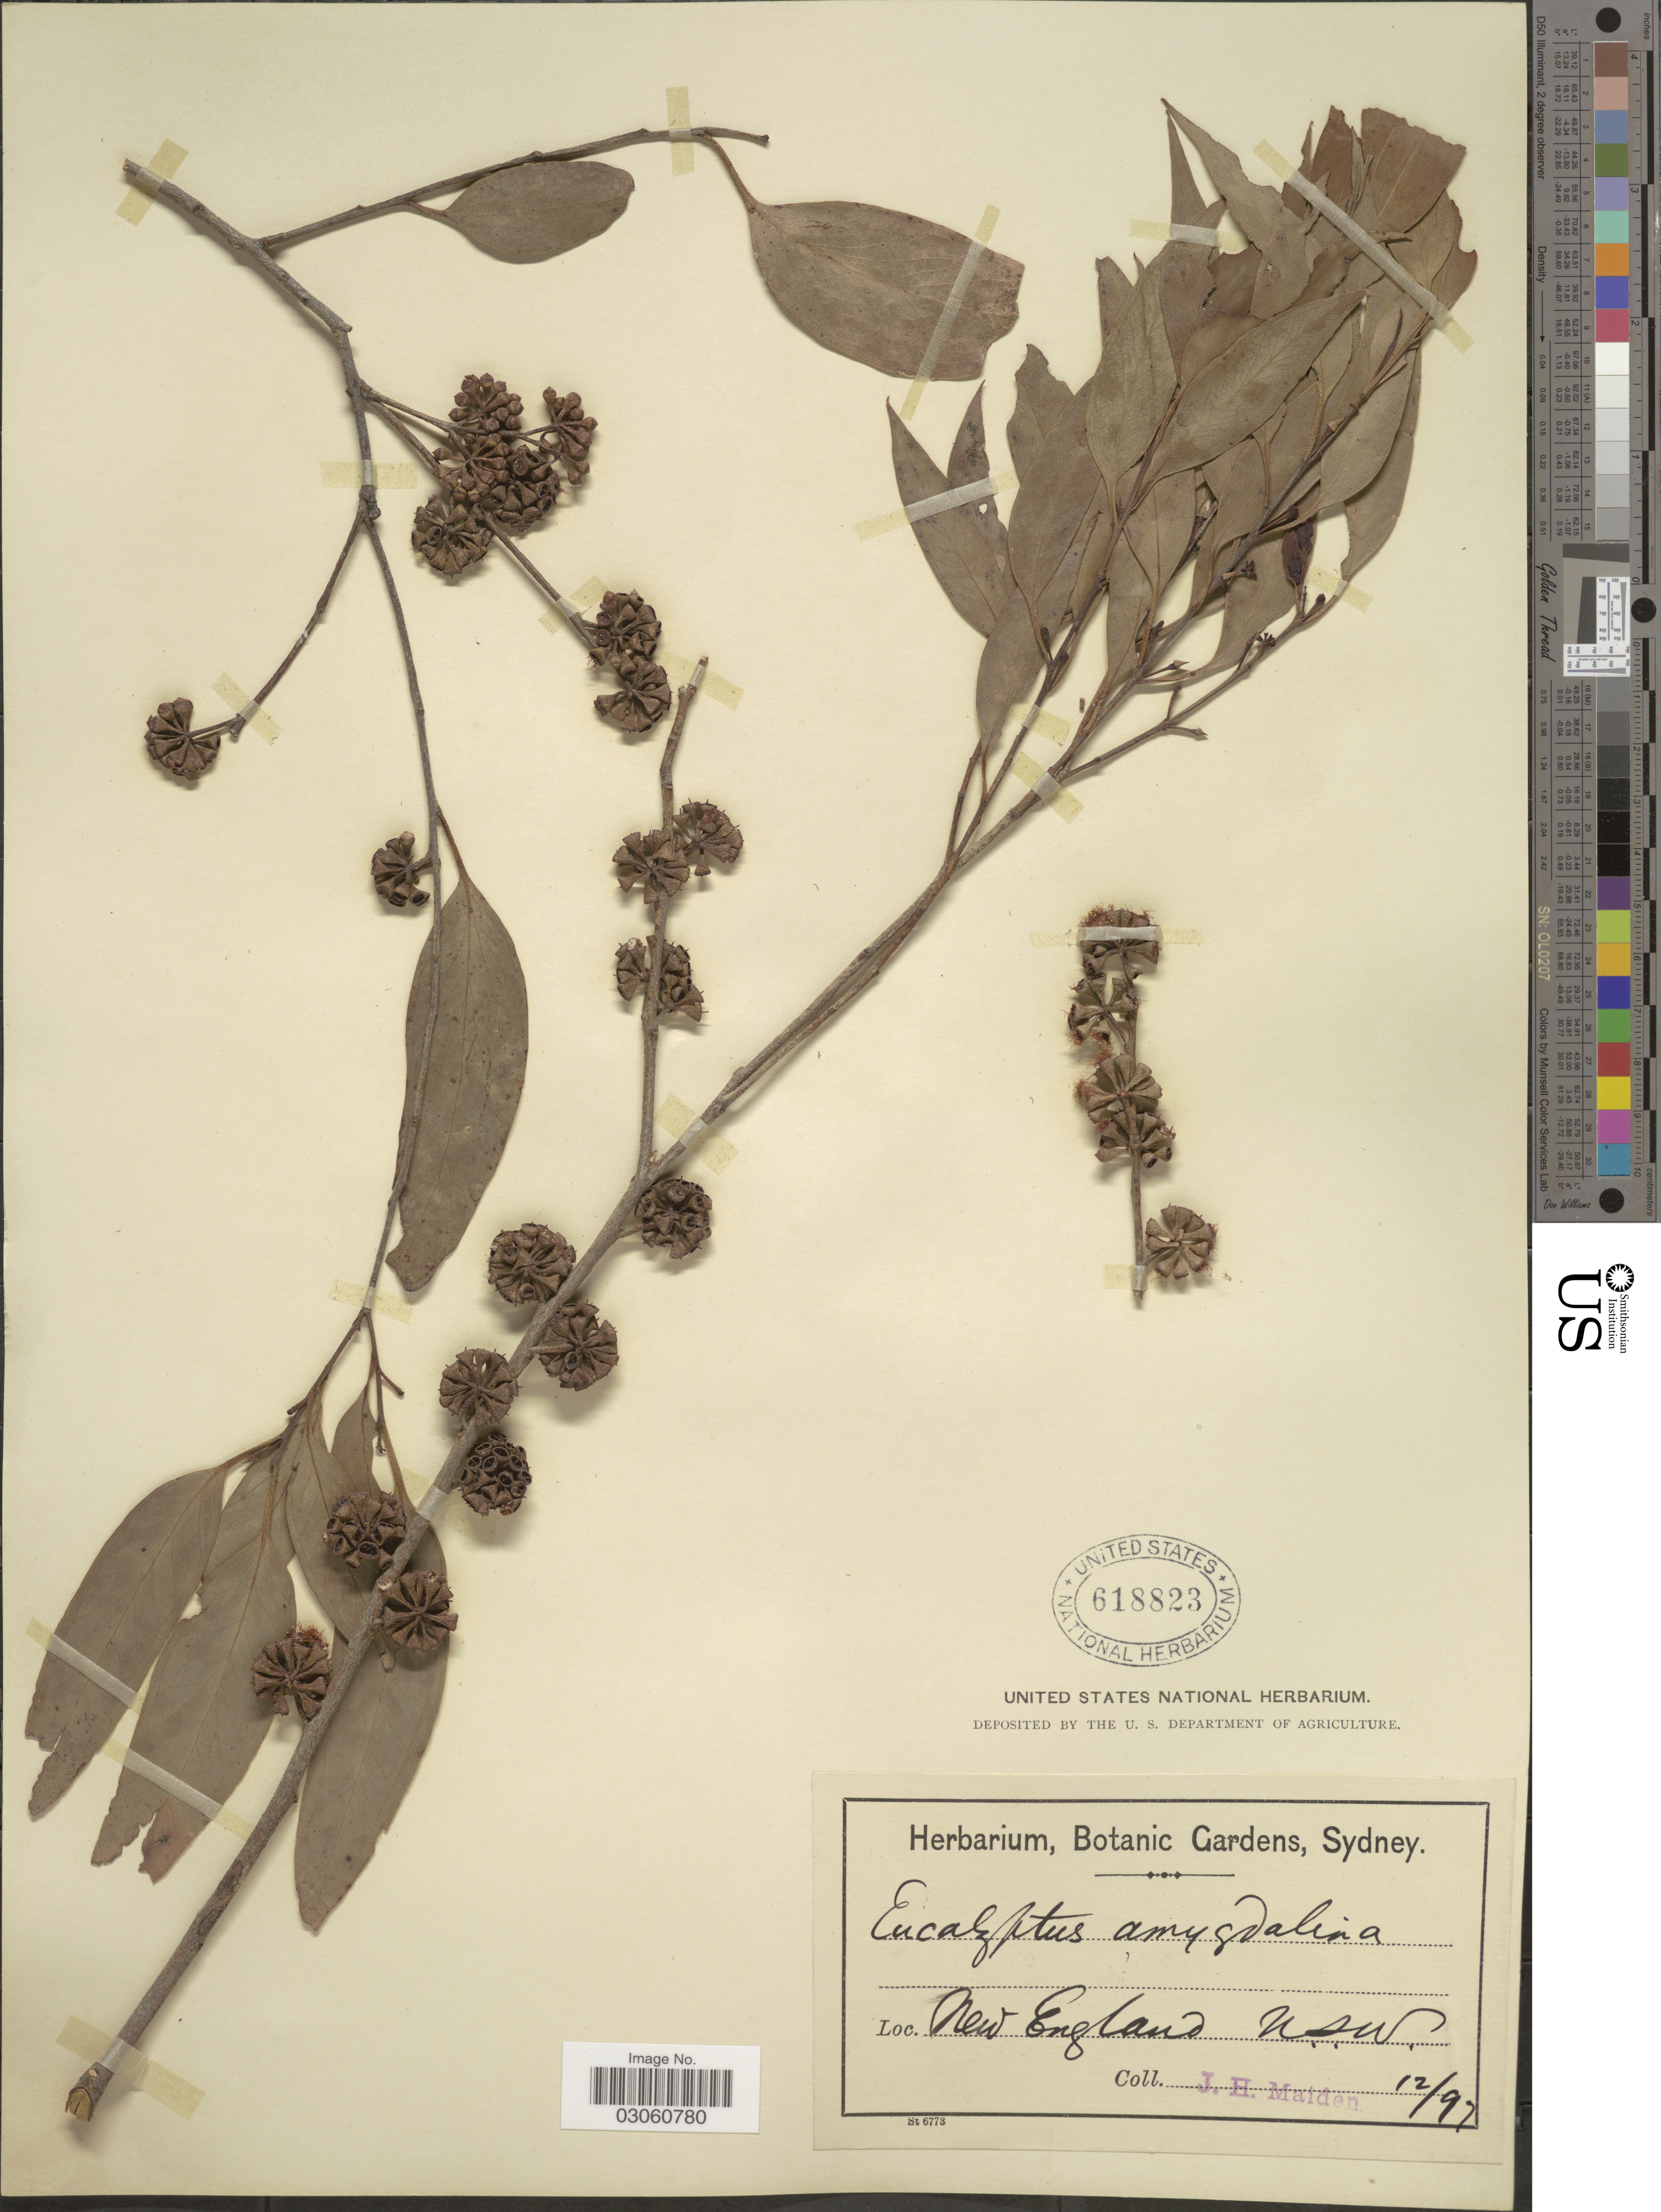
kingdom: Plantae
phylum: Tracheophyta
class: Magnoliopsida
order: Myrtales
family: Myrtaceae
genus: Eucalyptus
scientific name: Eucalyptus amygdalina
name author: Labill.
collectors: J. Maiden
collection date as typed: Transcribed d/m/y: /12/97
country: Australia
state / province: New South Wales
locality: New England.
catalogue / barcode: US 618823